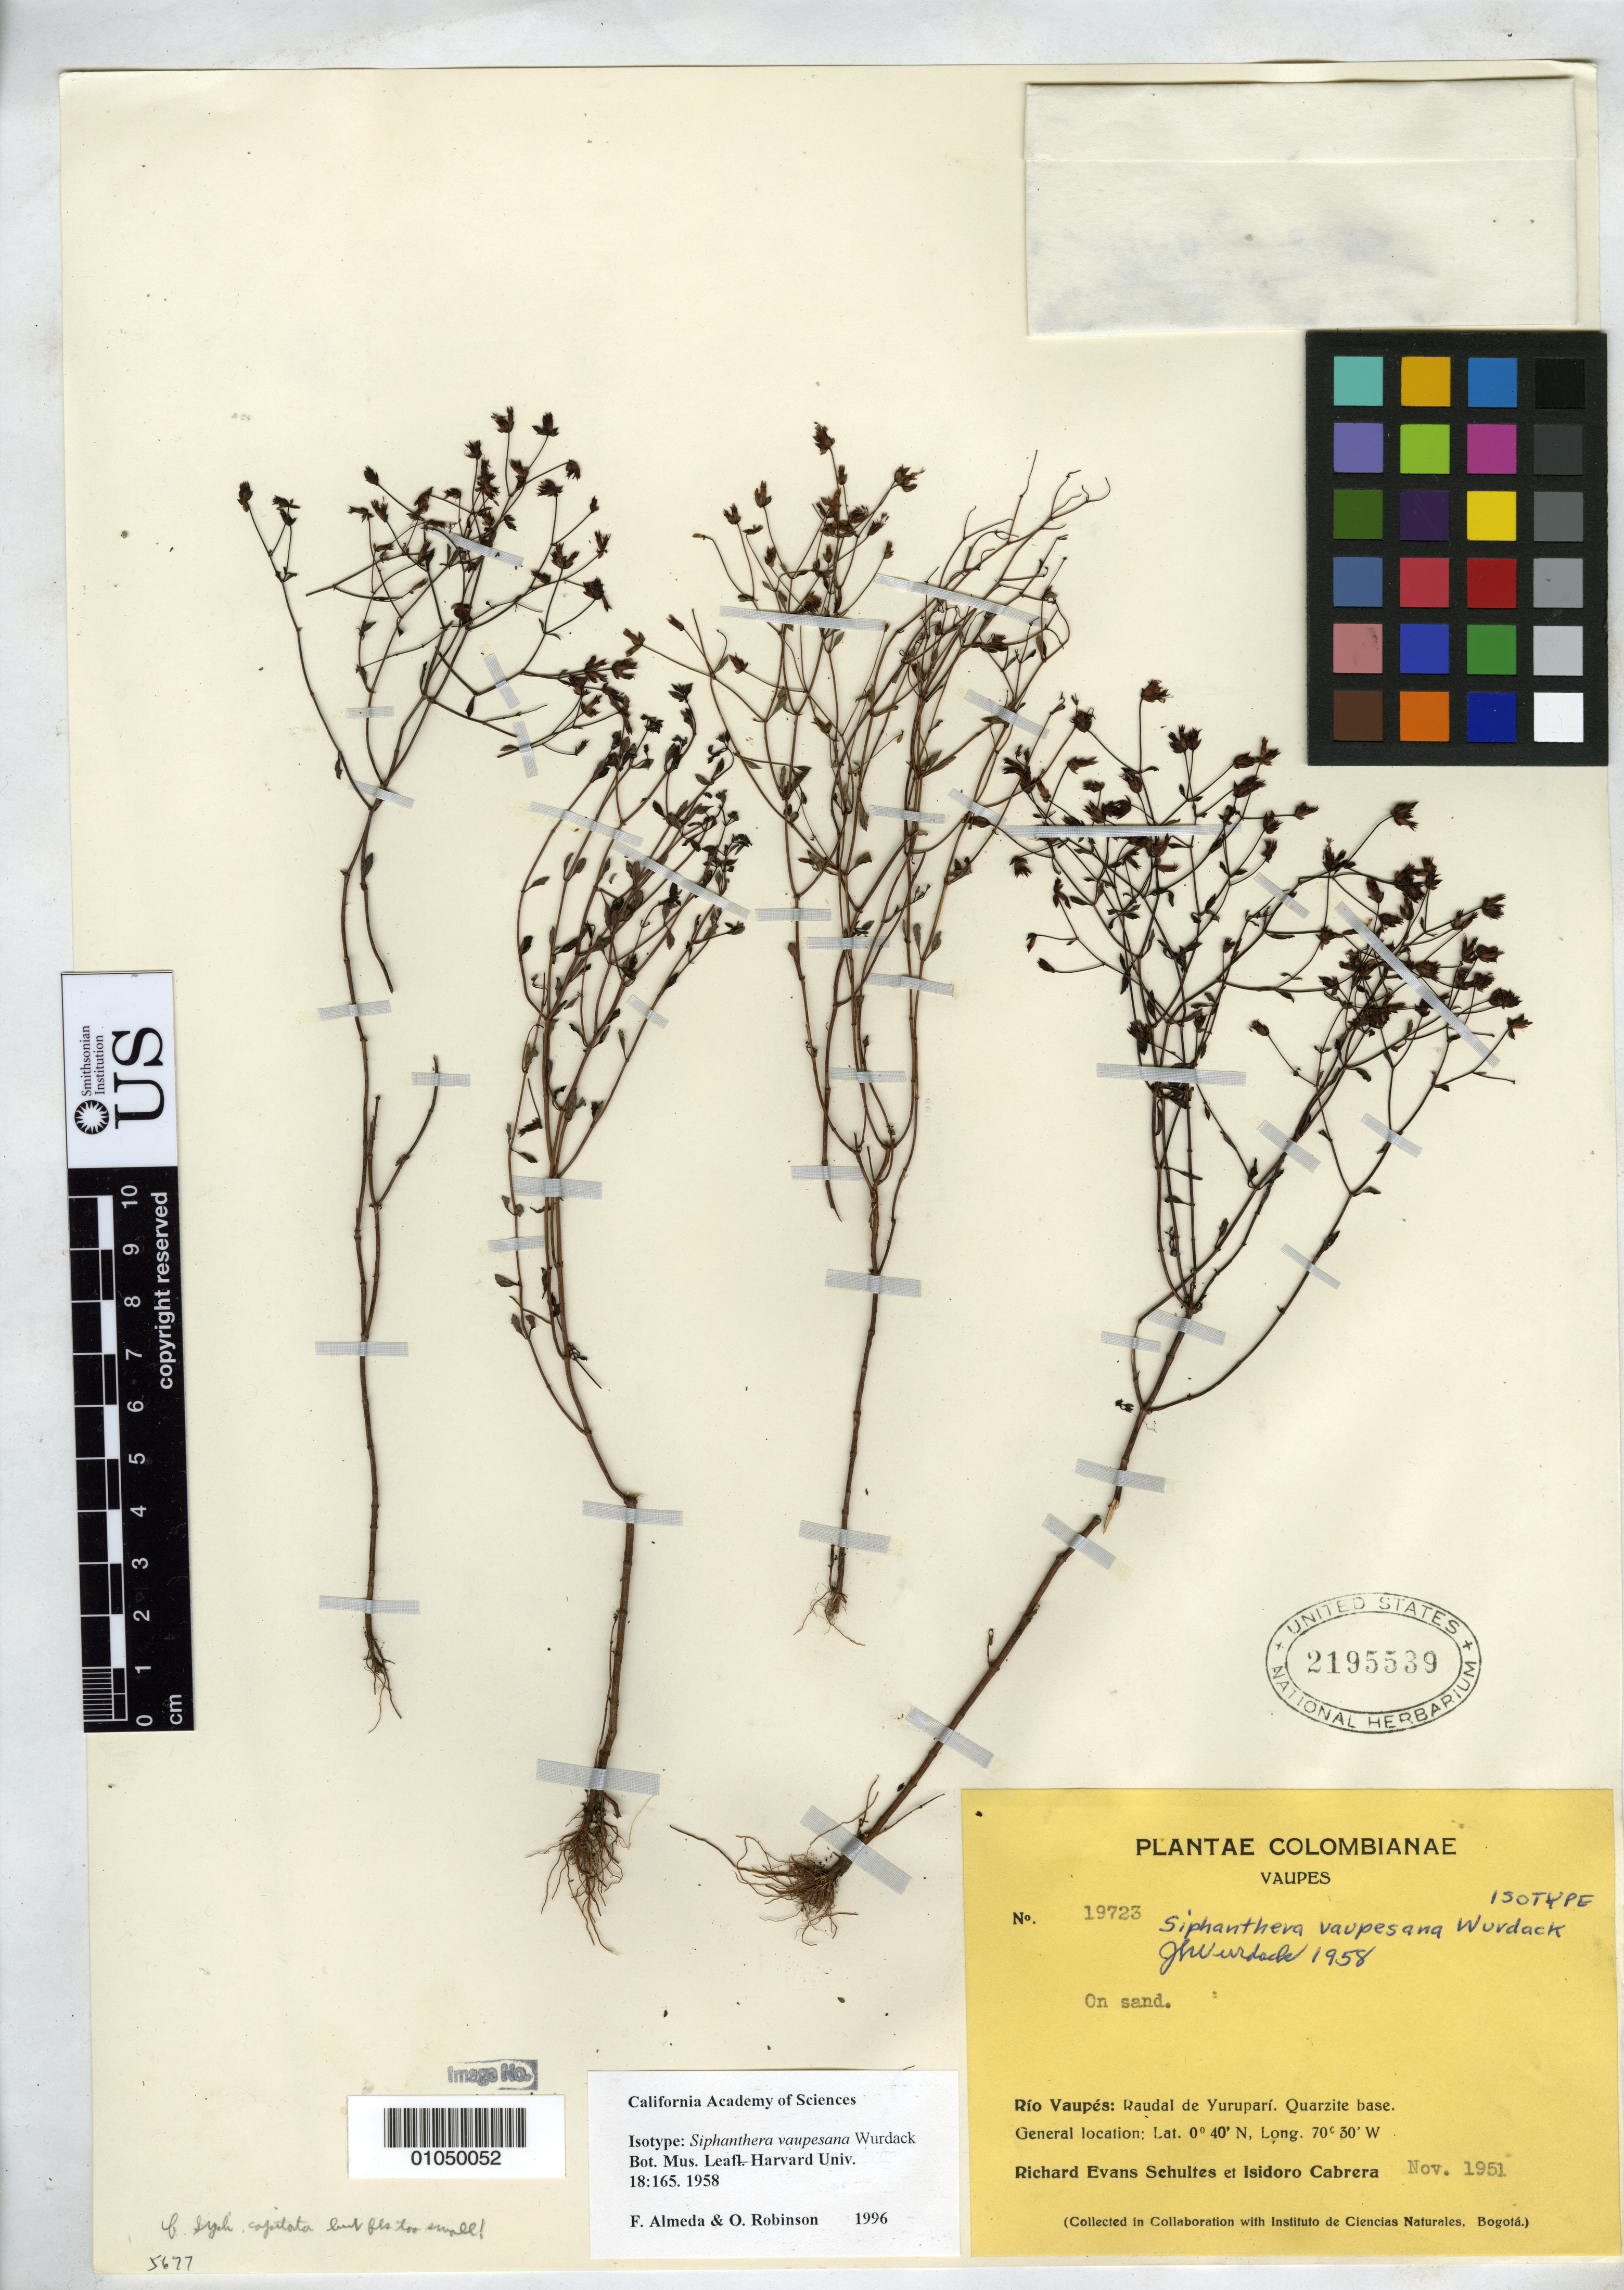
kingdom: Plantae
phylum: Tracheophyta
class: Magnoliopsida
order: Myrtales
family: Melastomataceae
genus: Siphanthera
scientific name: Siphanthera vaupesana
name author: Wurdack in R.E. Schult.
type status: Isotype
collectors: R. E. Schultes & I. Cabrera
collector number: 19723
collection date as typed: Nov 1951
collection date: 1951-11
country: Colombia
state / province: Vaupés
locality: Río Vaupés: Raudal de Yuruparí.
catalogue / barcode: US 2195539